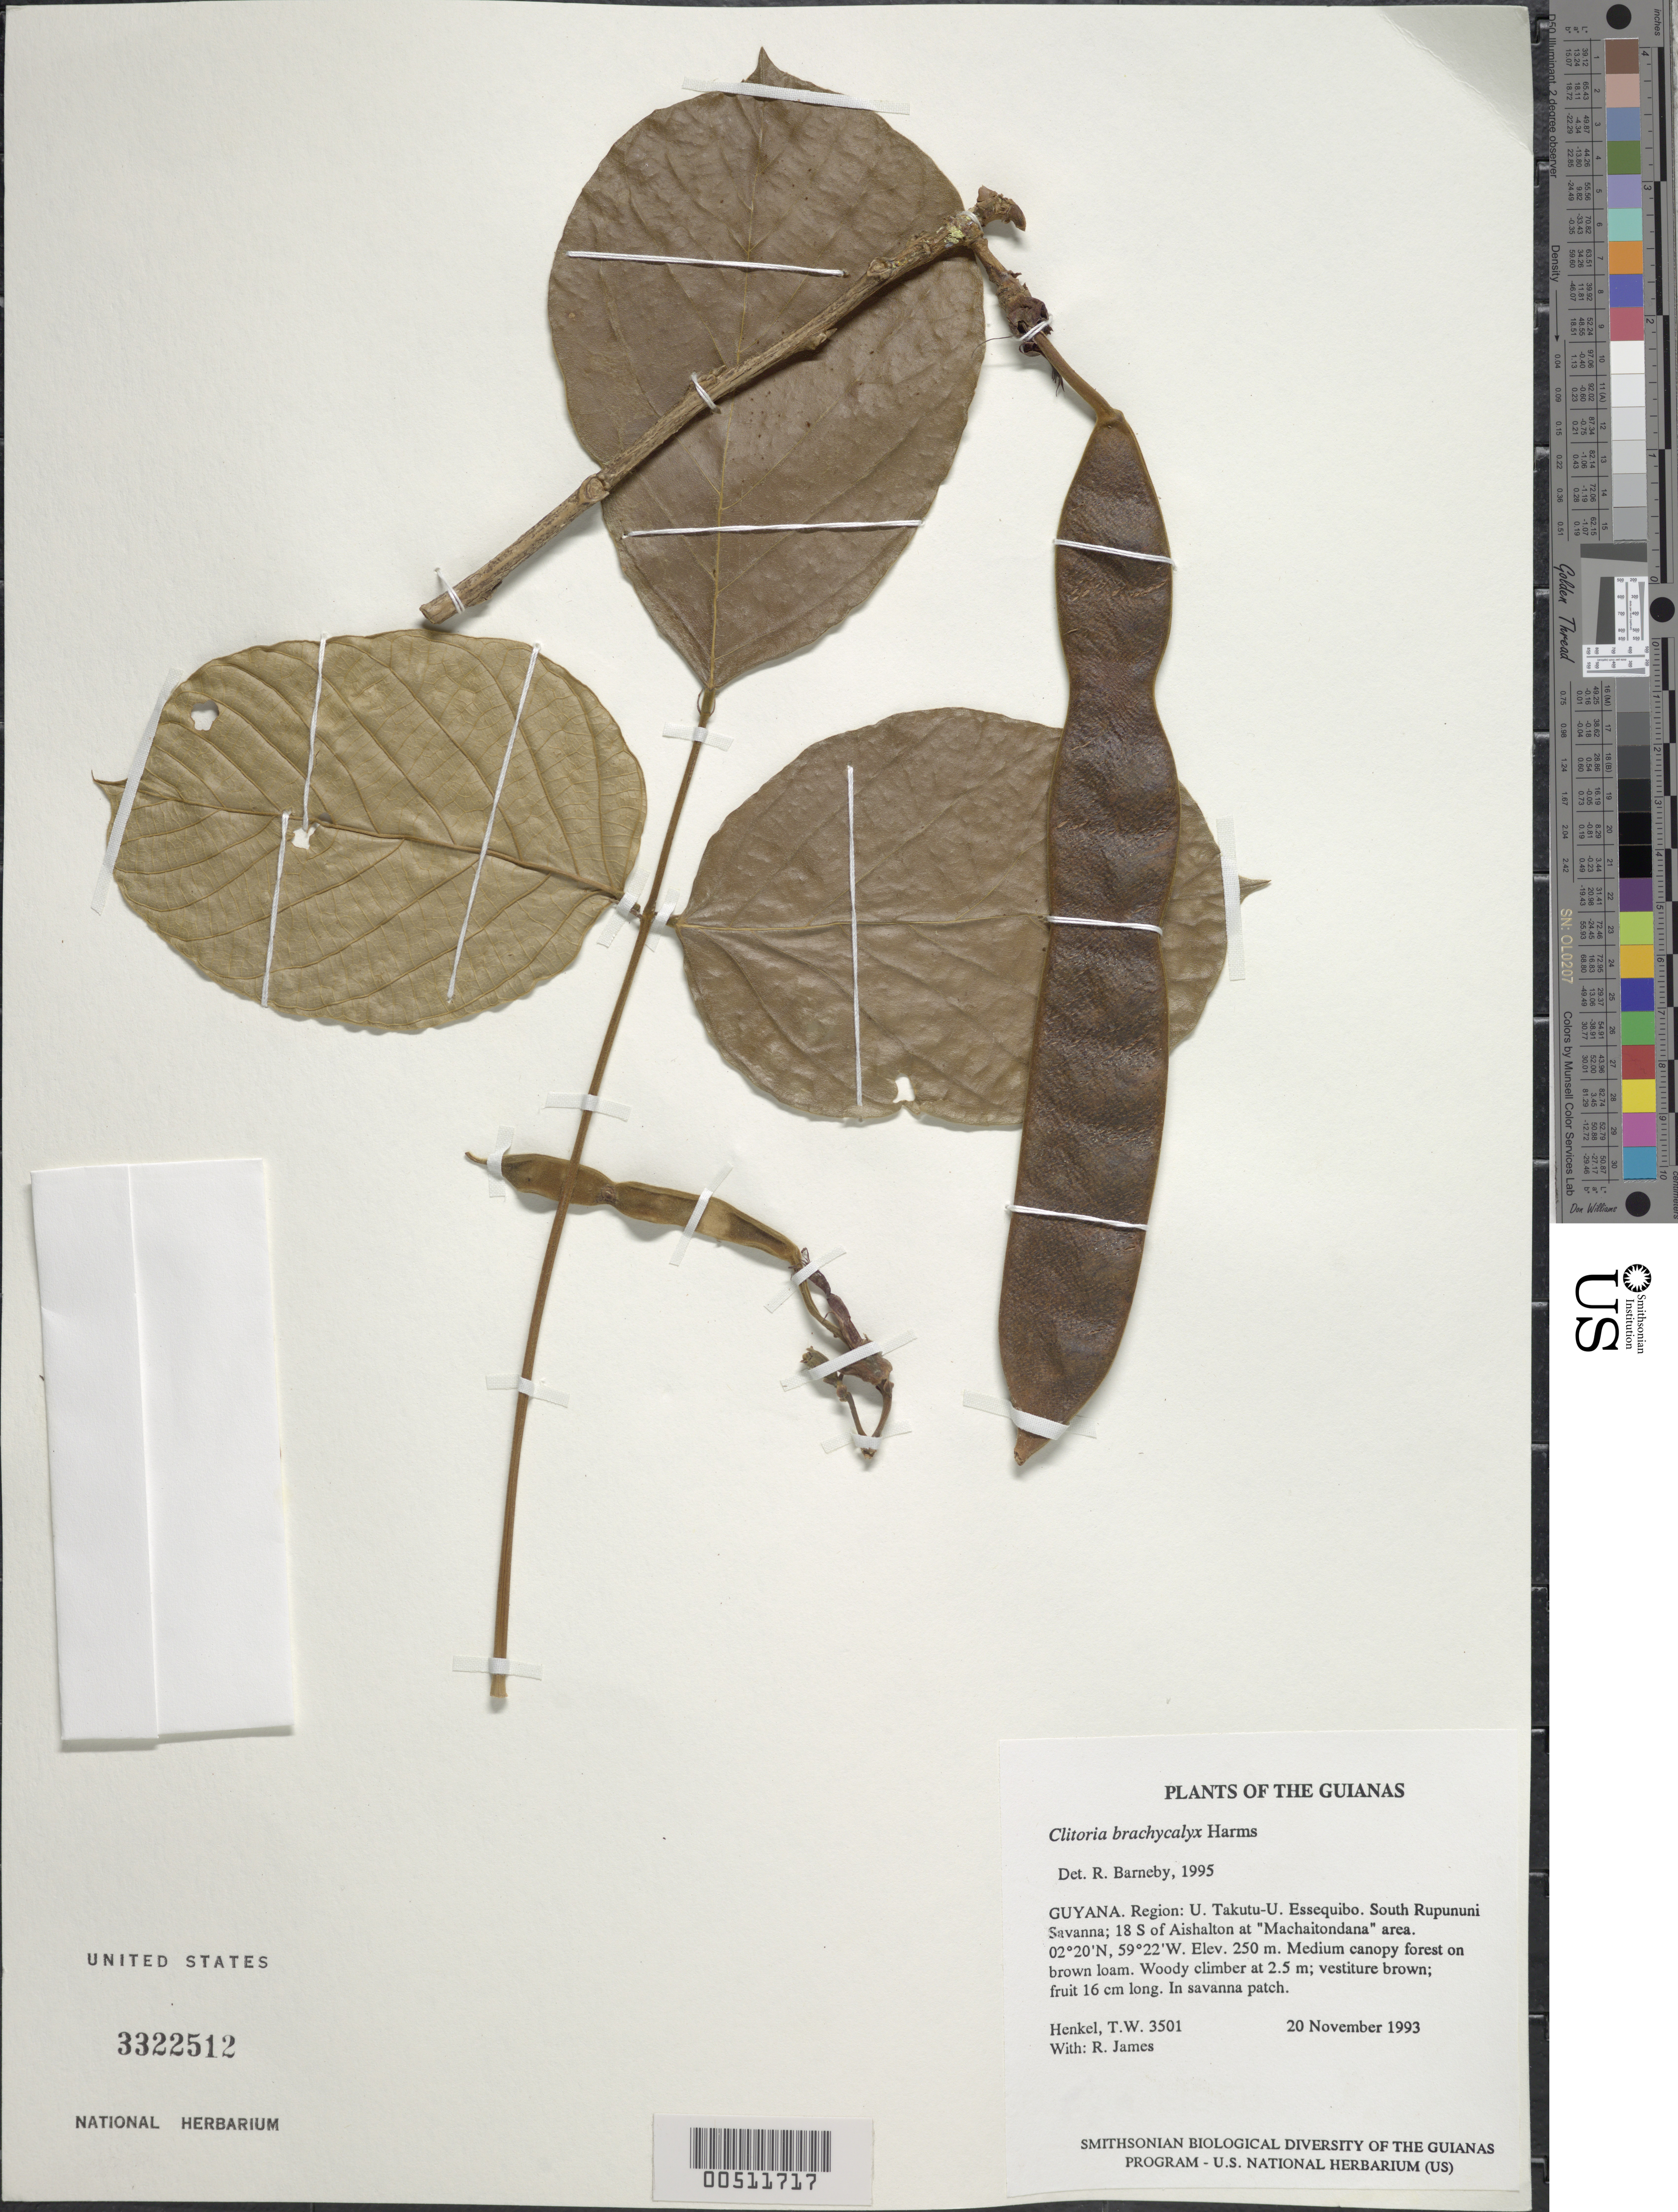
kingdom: Plantae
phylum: Tracheophyta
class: Magnoliopsida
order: Fabales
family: Fabaceae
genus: Clitoria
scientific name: Clitoria brachycalyx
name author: Harms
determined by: Barneby, Rupert C., (NY)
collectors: T. Henkel & R. James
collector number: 3501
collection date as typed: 20 November 1993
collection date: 1993-11-20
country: Guyana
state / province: U. Takutu-U. Essequibo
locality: South Rupununi Savanna; 18 S of Aishalton at "Machaitondana" area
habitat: Medium canopy forest on brown loam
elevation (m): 250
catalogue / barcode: US 3322512